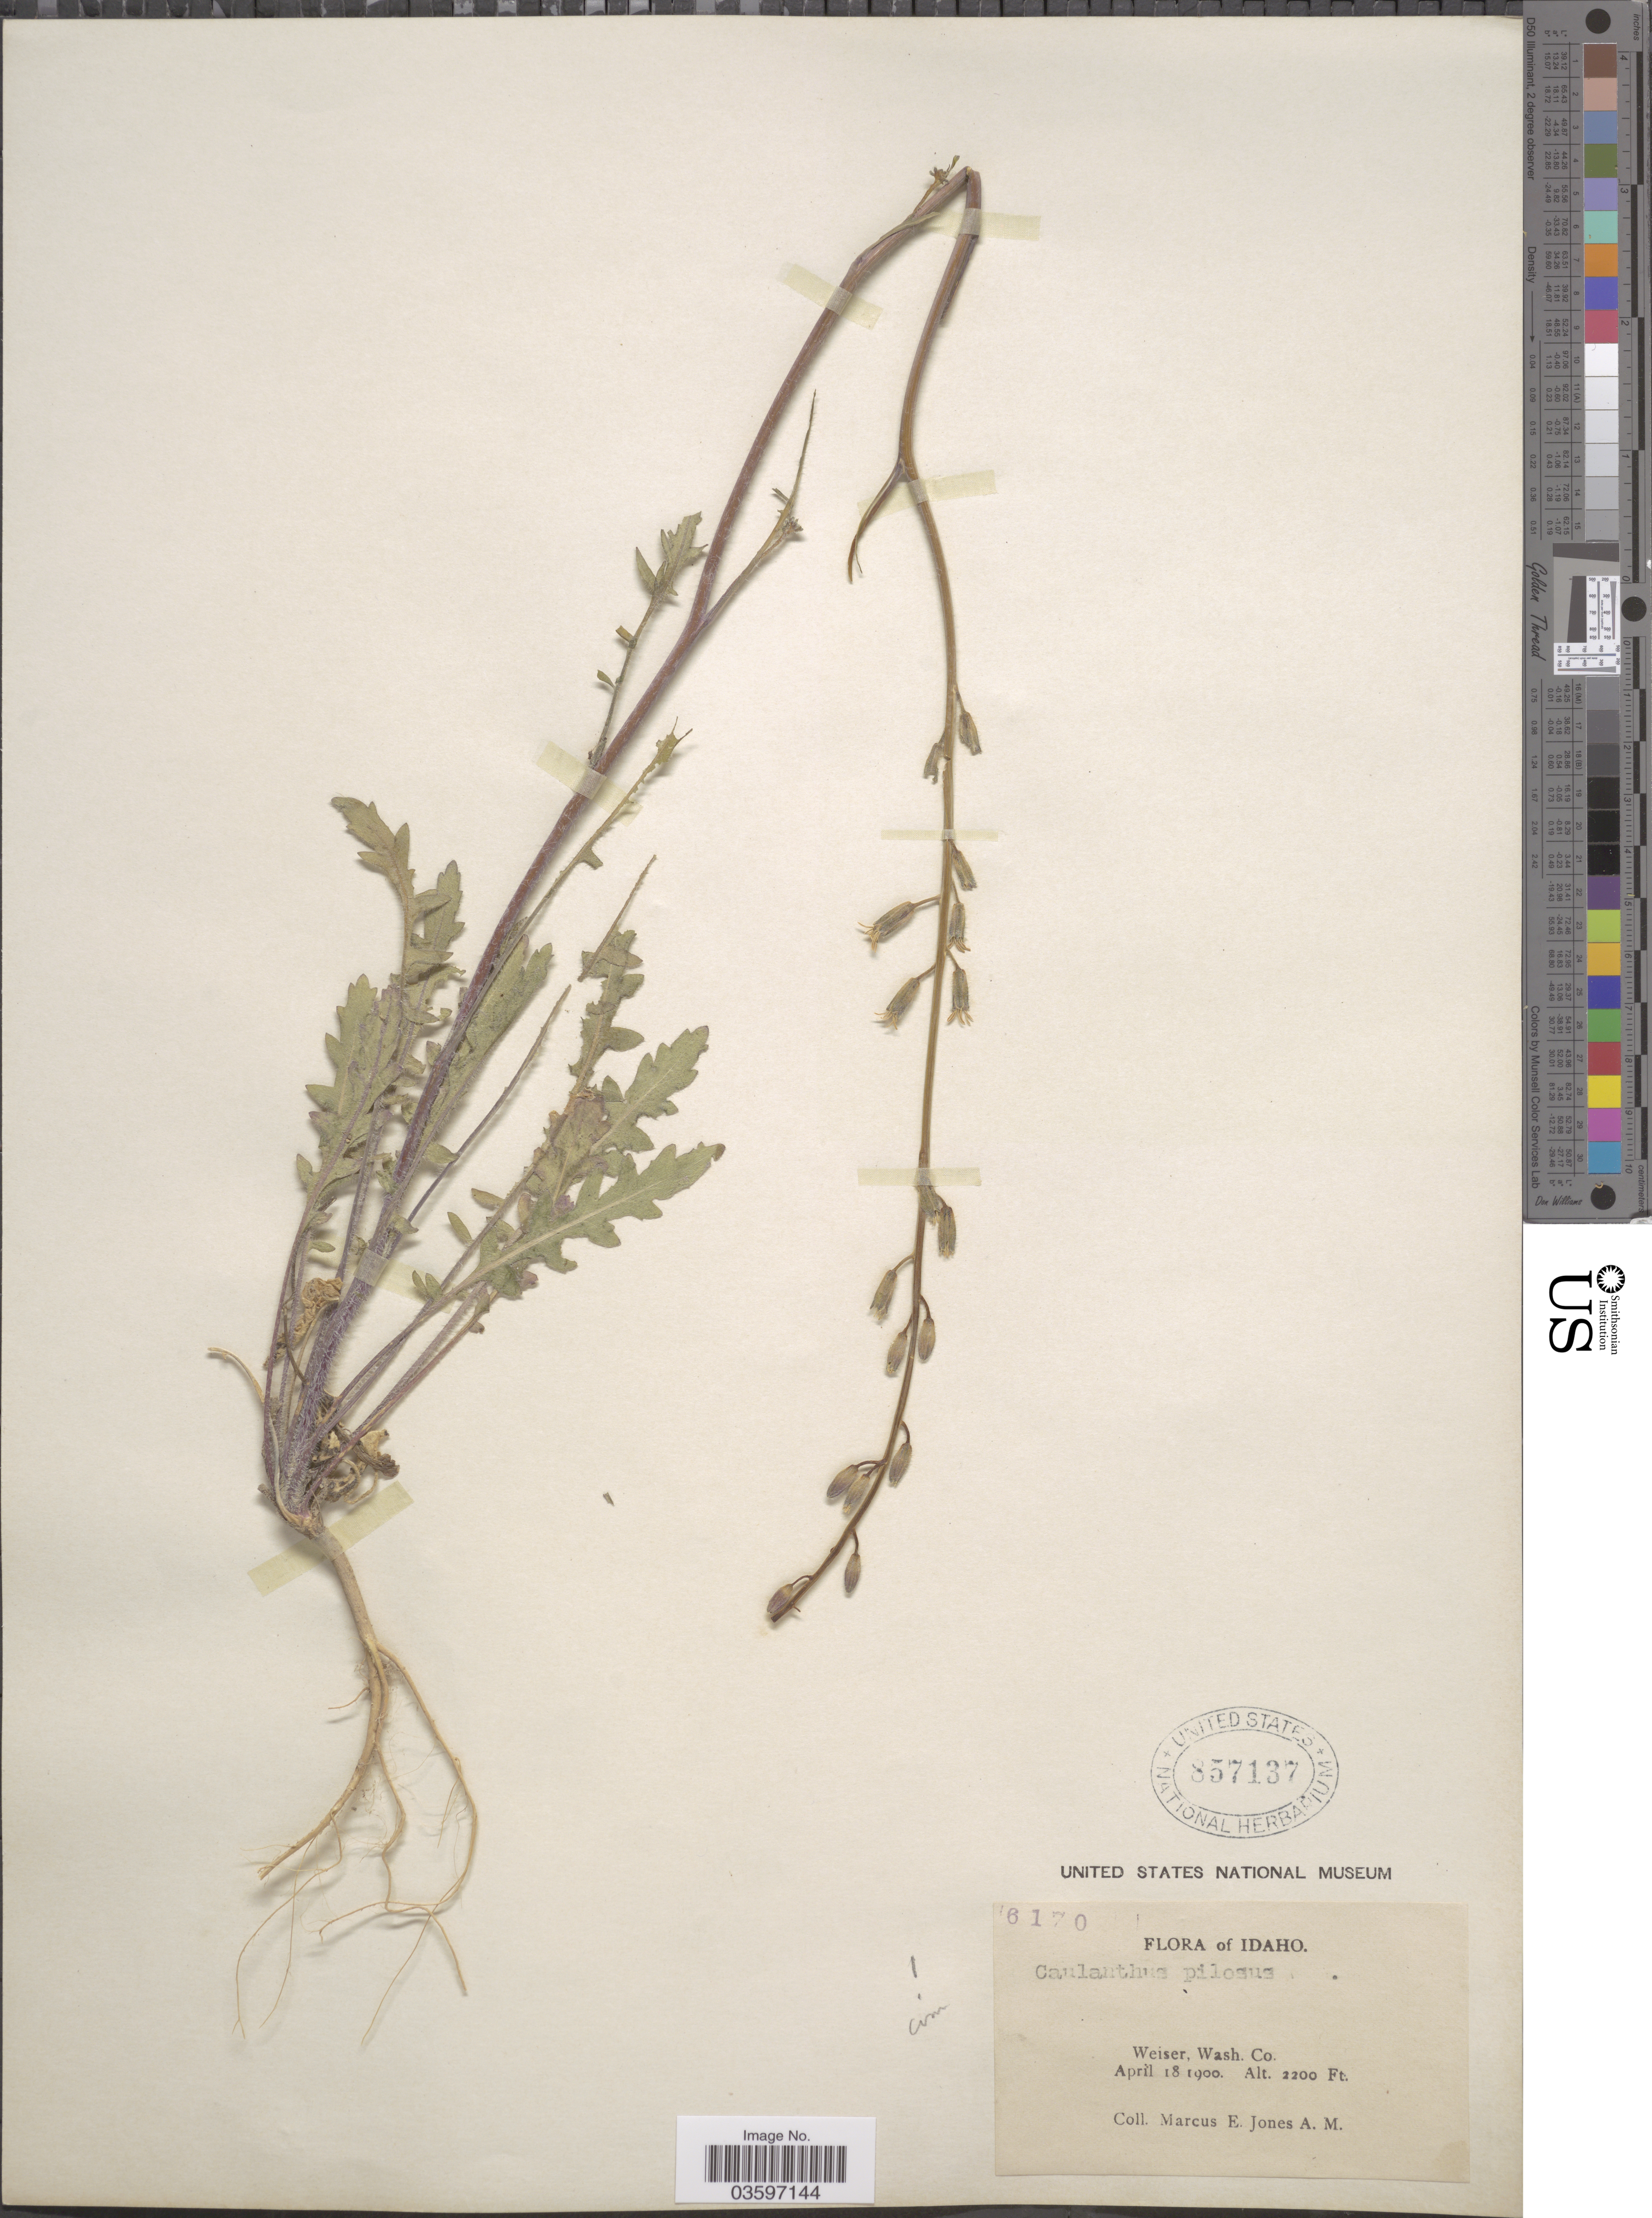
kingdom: Plantae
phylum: Tracheophyta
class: Magnoliopsida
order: Brassicales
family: Brassicaceae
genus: Caulanthus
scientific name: Caulanthus pilosus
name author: S. Watson in C. King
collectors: M. E. Jones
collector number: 6170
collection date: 1900-04-18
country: United States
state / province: Idaho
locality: Weiser, Wash Co.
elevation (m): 671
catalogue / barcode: US 857137